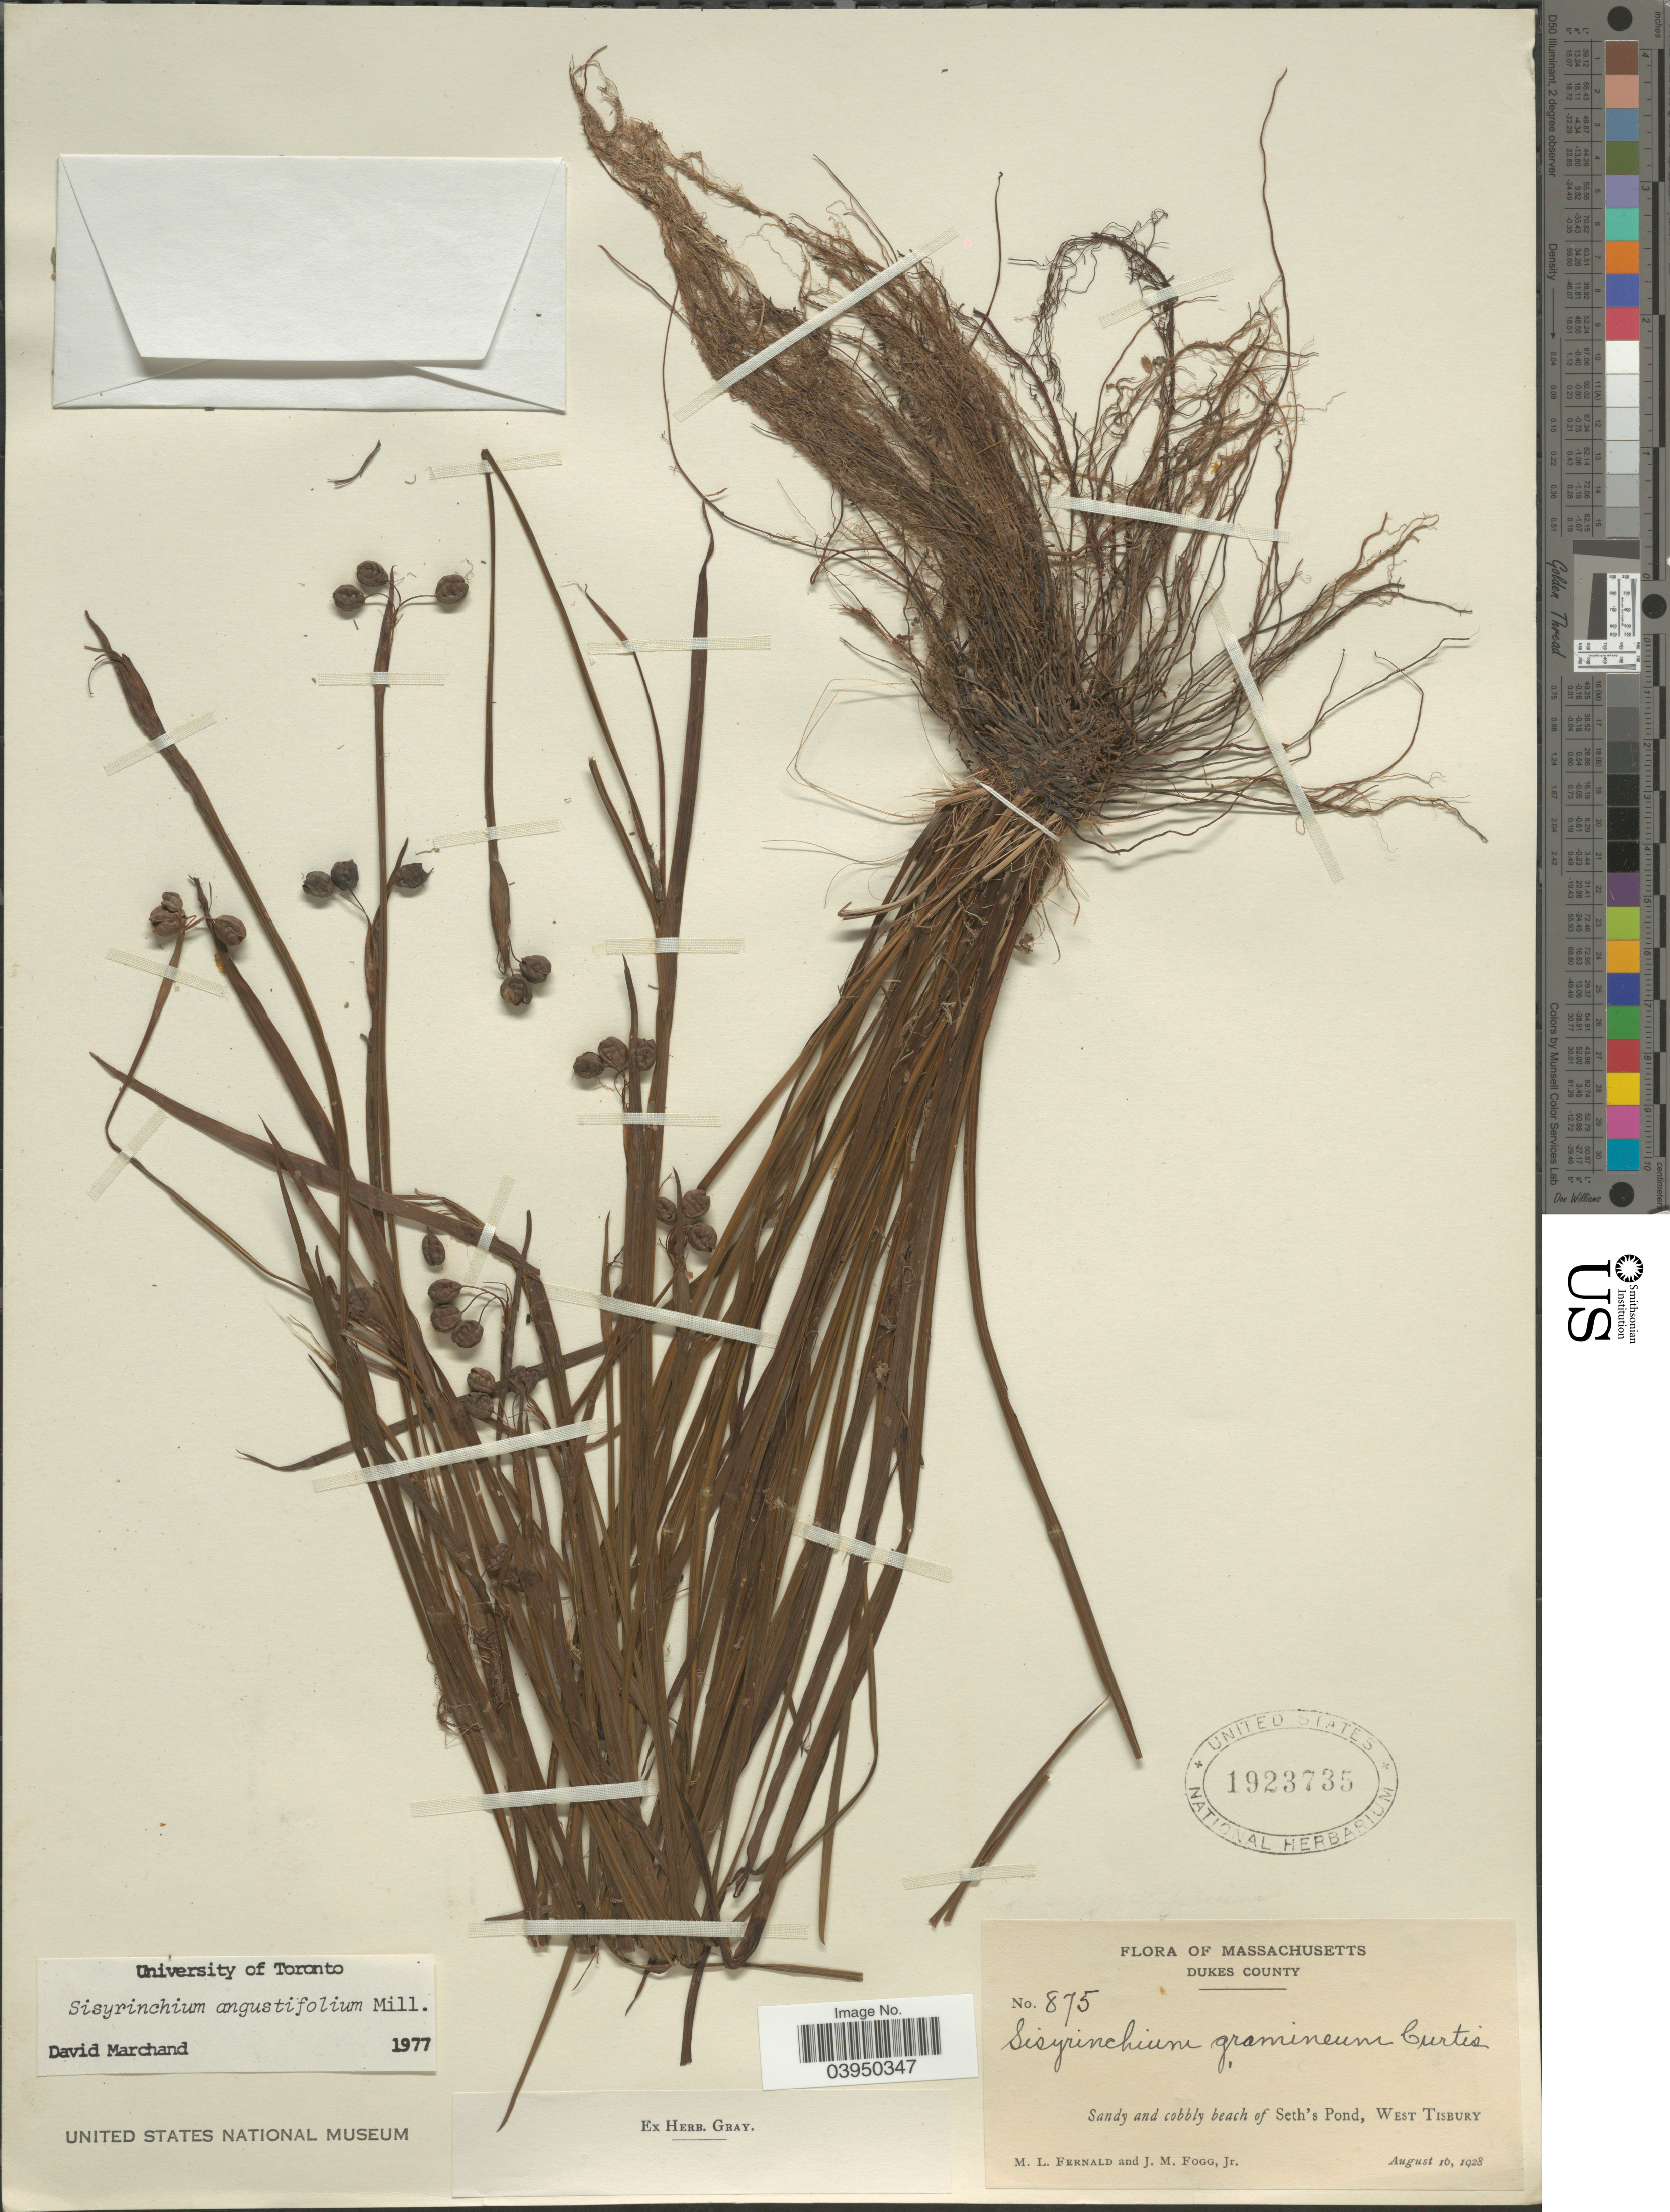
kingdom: Plantae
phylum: Tracheophyta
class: Liliopsida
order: Asparagales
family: Iridaceae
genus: Sisyrinchium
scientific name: Sisyrinchium angustifolium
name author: Mill.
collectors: M. L. Fernald & J. Fogg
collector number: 875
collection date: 1928-08-16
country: United States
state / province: Massachusetts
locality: Dukes County. Seth's Pond, West Tisbury.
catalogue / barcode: US 1923735